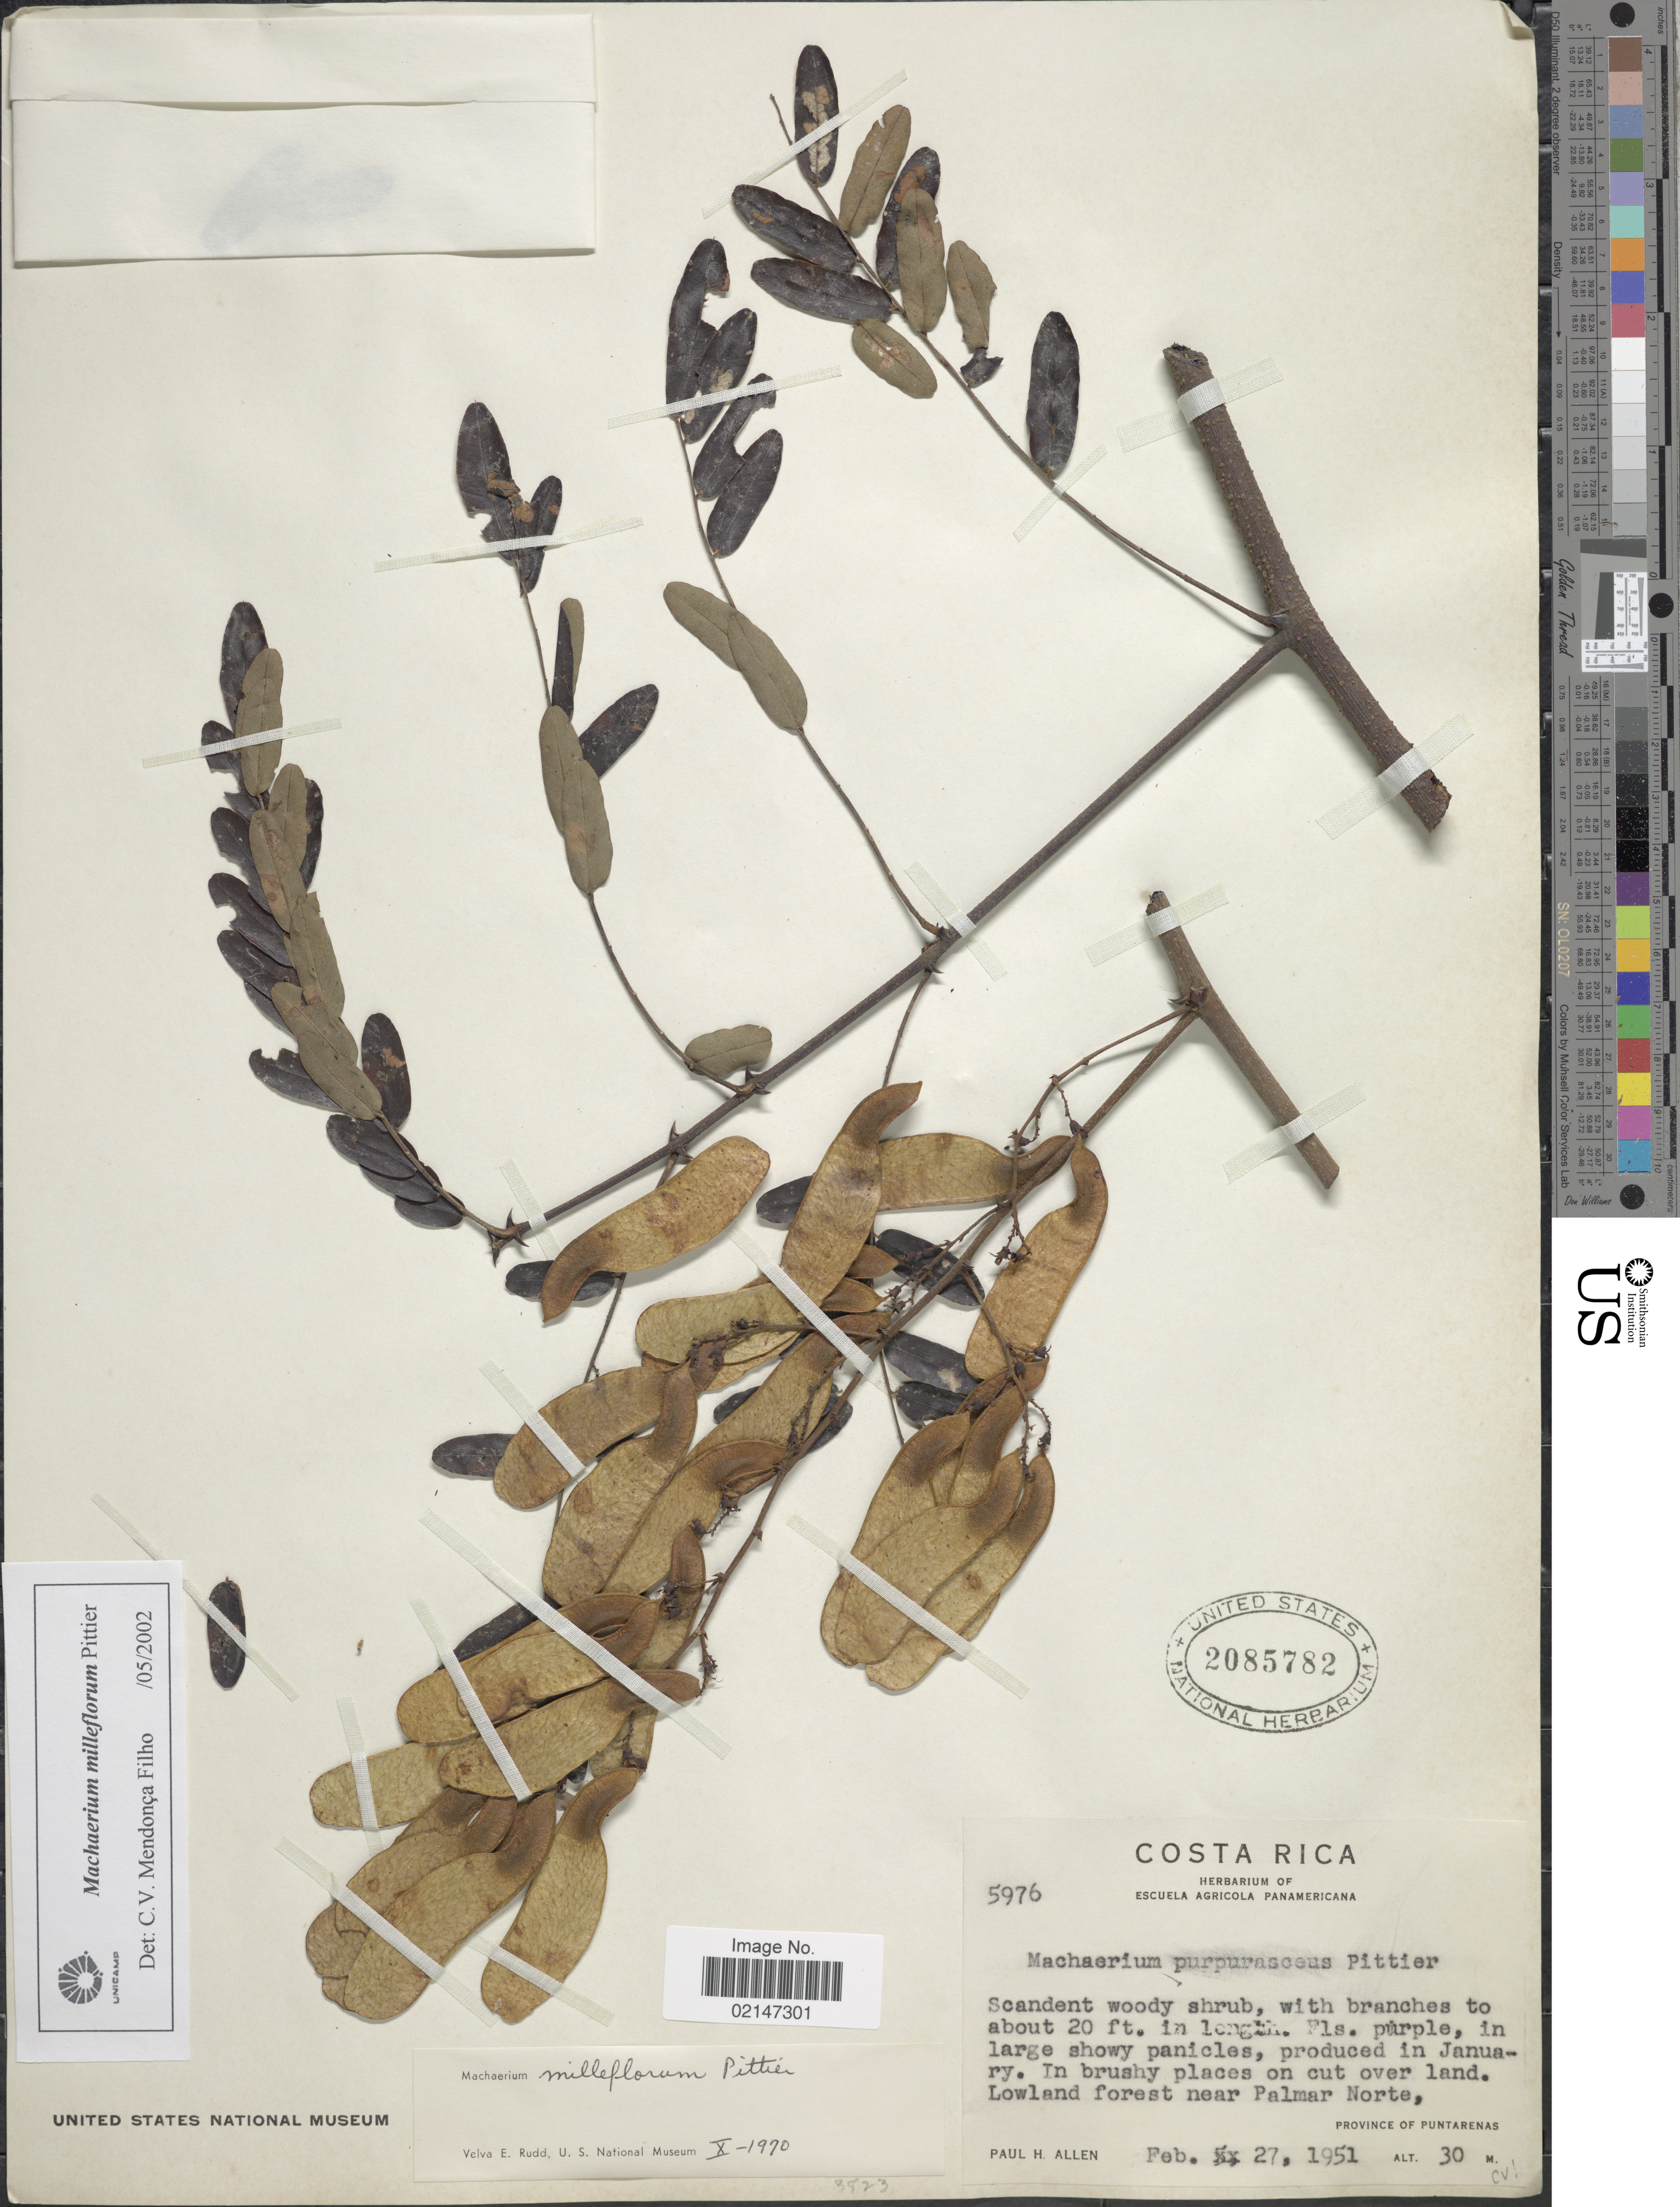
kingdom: Plantae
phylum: Tracheophyta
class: Magnoliopsida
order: Fabales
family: Fabaceae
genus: Machaerium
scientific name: Machaerium milleflorum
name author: Pittier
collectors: P. H. Allen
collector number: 5976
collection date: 1951-02-27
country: Costa Rica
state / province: Puntarenas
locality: In brushy places on cut over land. Lowland forest near Palmar Norte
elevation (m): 30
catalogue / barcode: US 2085782